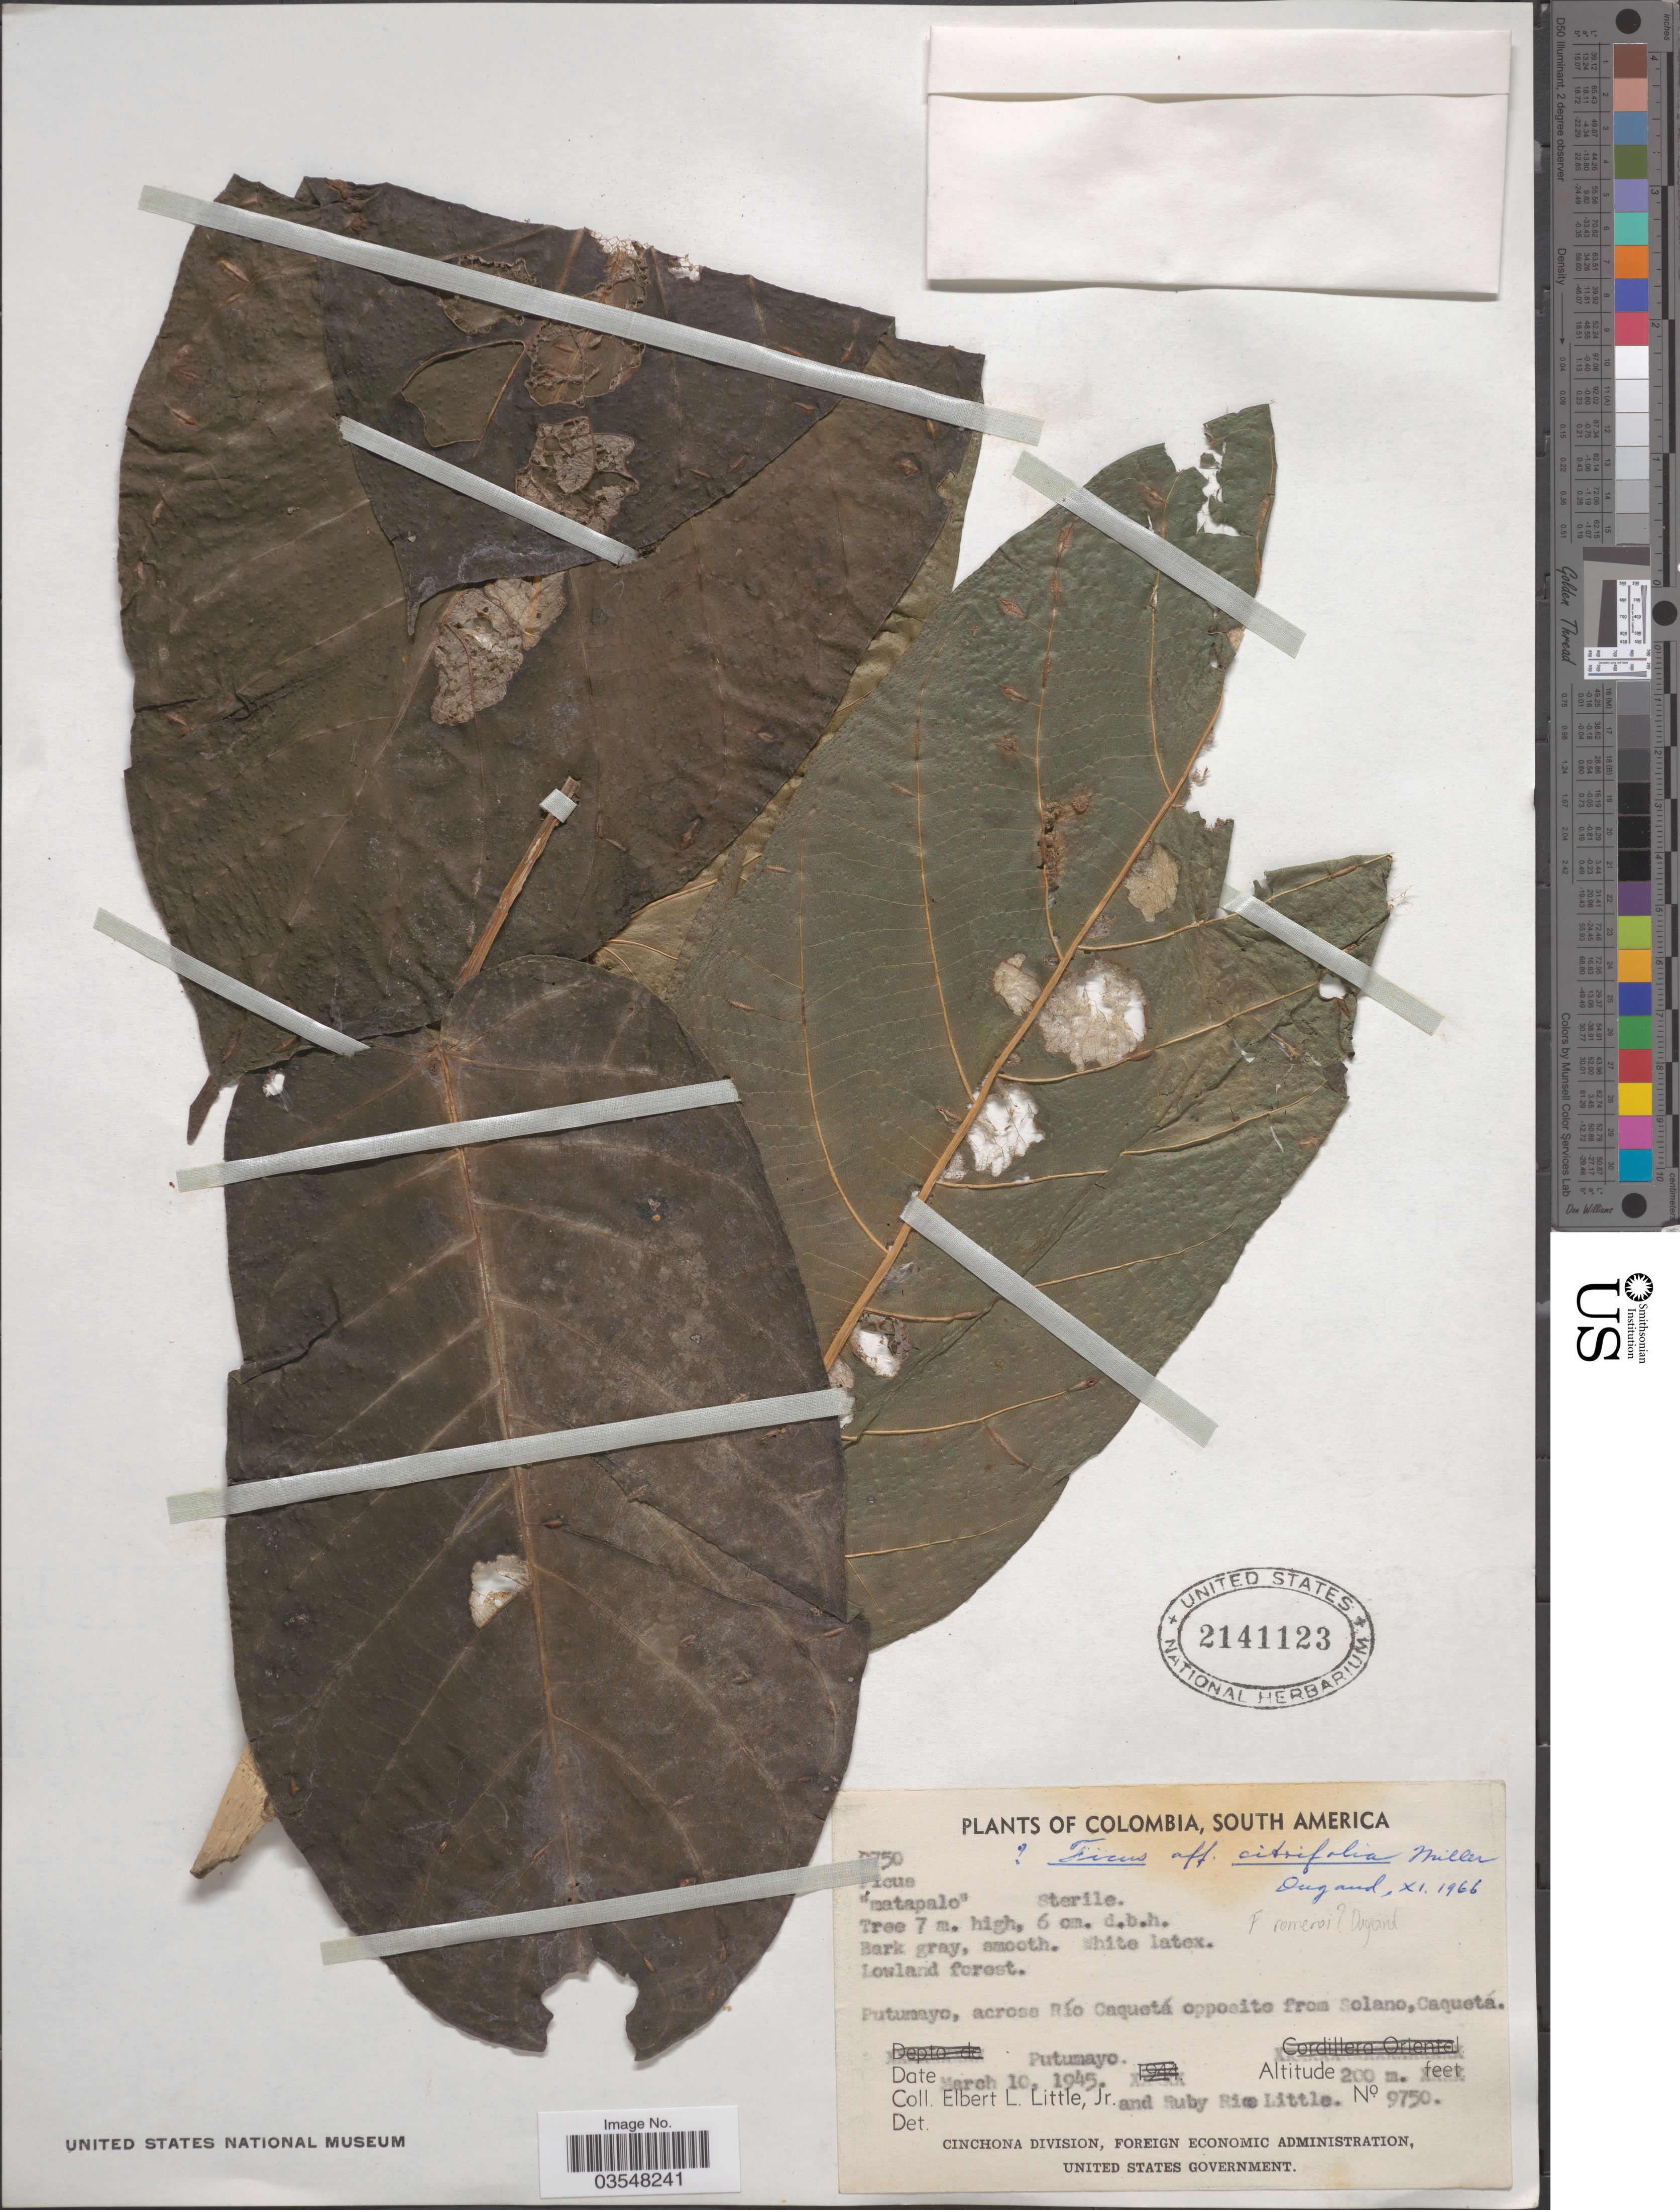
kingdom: Plantae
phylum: Tracheophyta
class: Magnoliopsida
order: Rosales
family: Moraceae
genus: Ficus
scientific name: Ficus citrifolia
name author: Mill.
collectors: E. L. Little & R. R. Little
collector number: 9750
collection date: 1945-03-10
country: Colombia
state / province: Putumayo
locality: Putumayo, across Río Caquetá opposite from Solano, Caquetá.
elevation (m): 200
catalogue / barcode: US 2141123